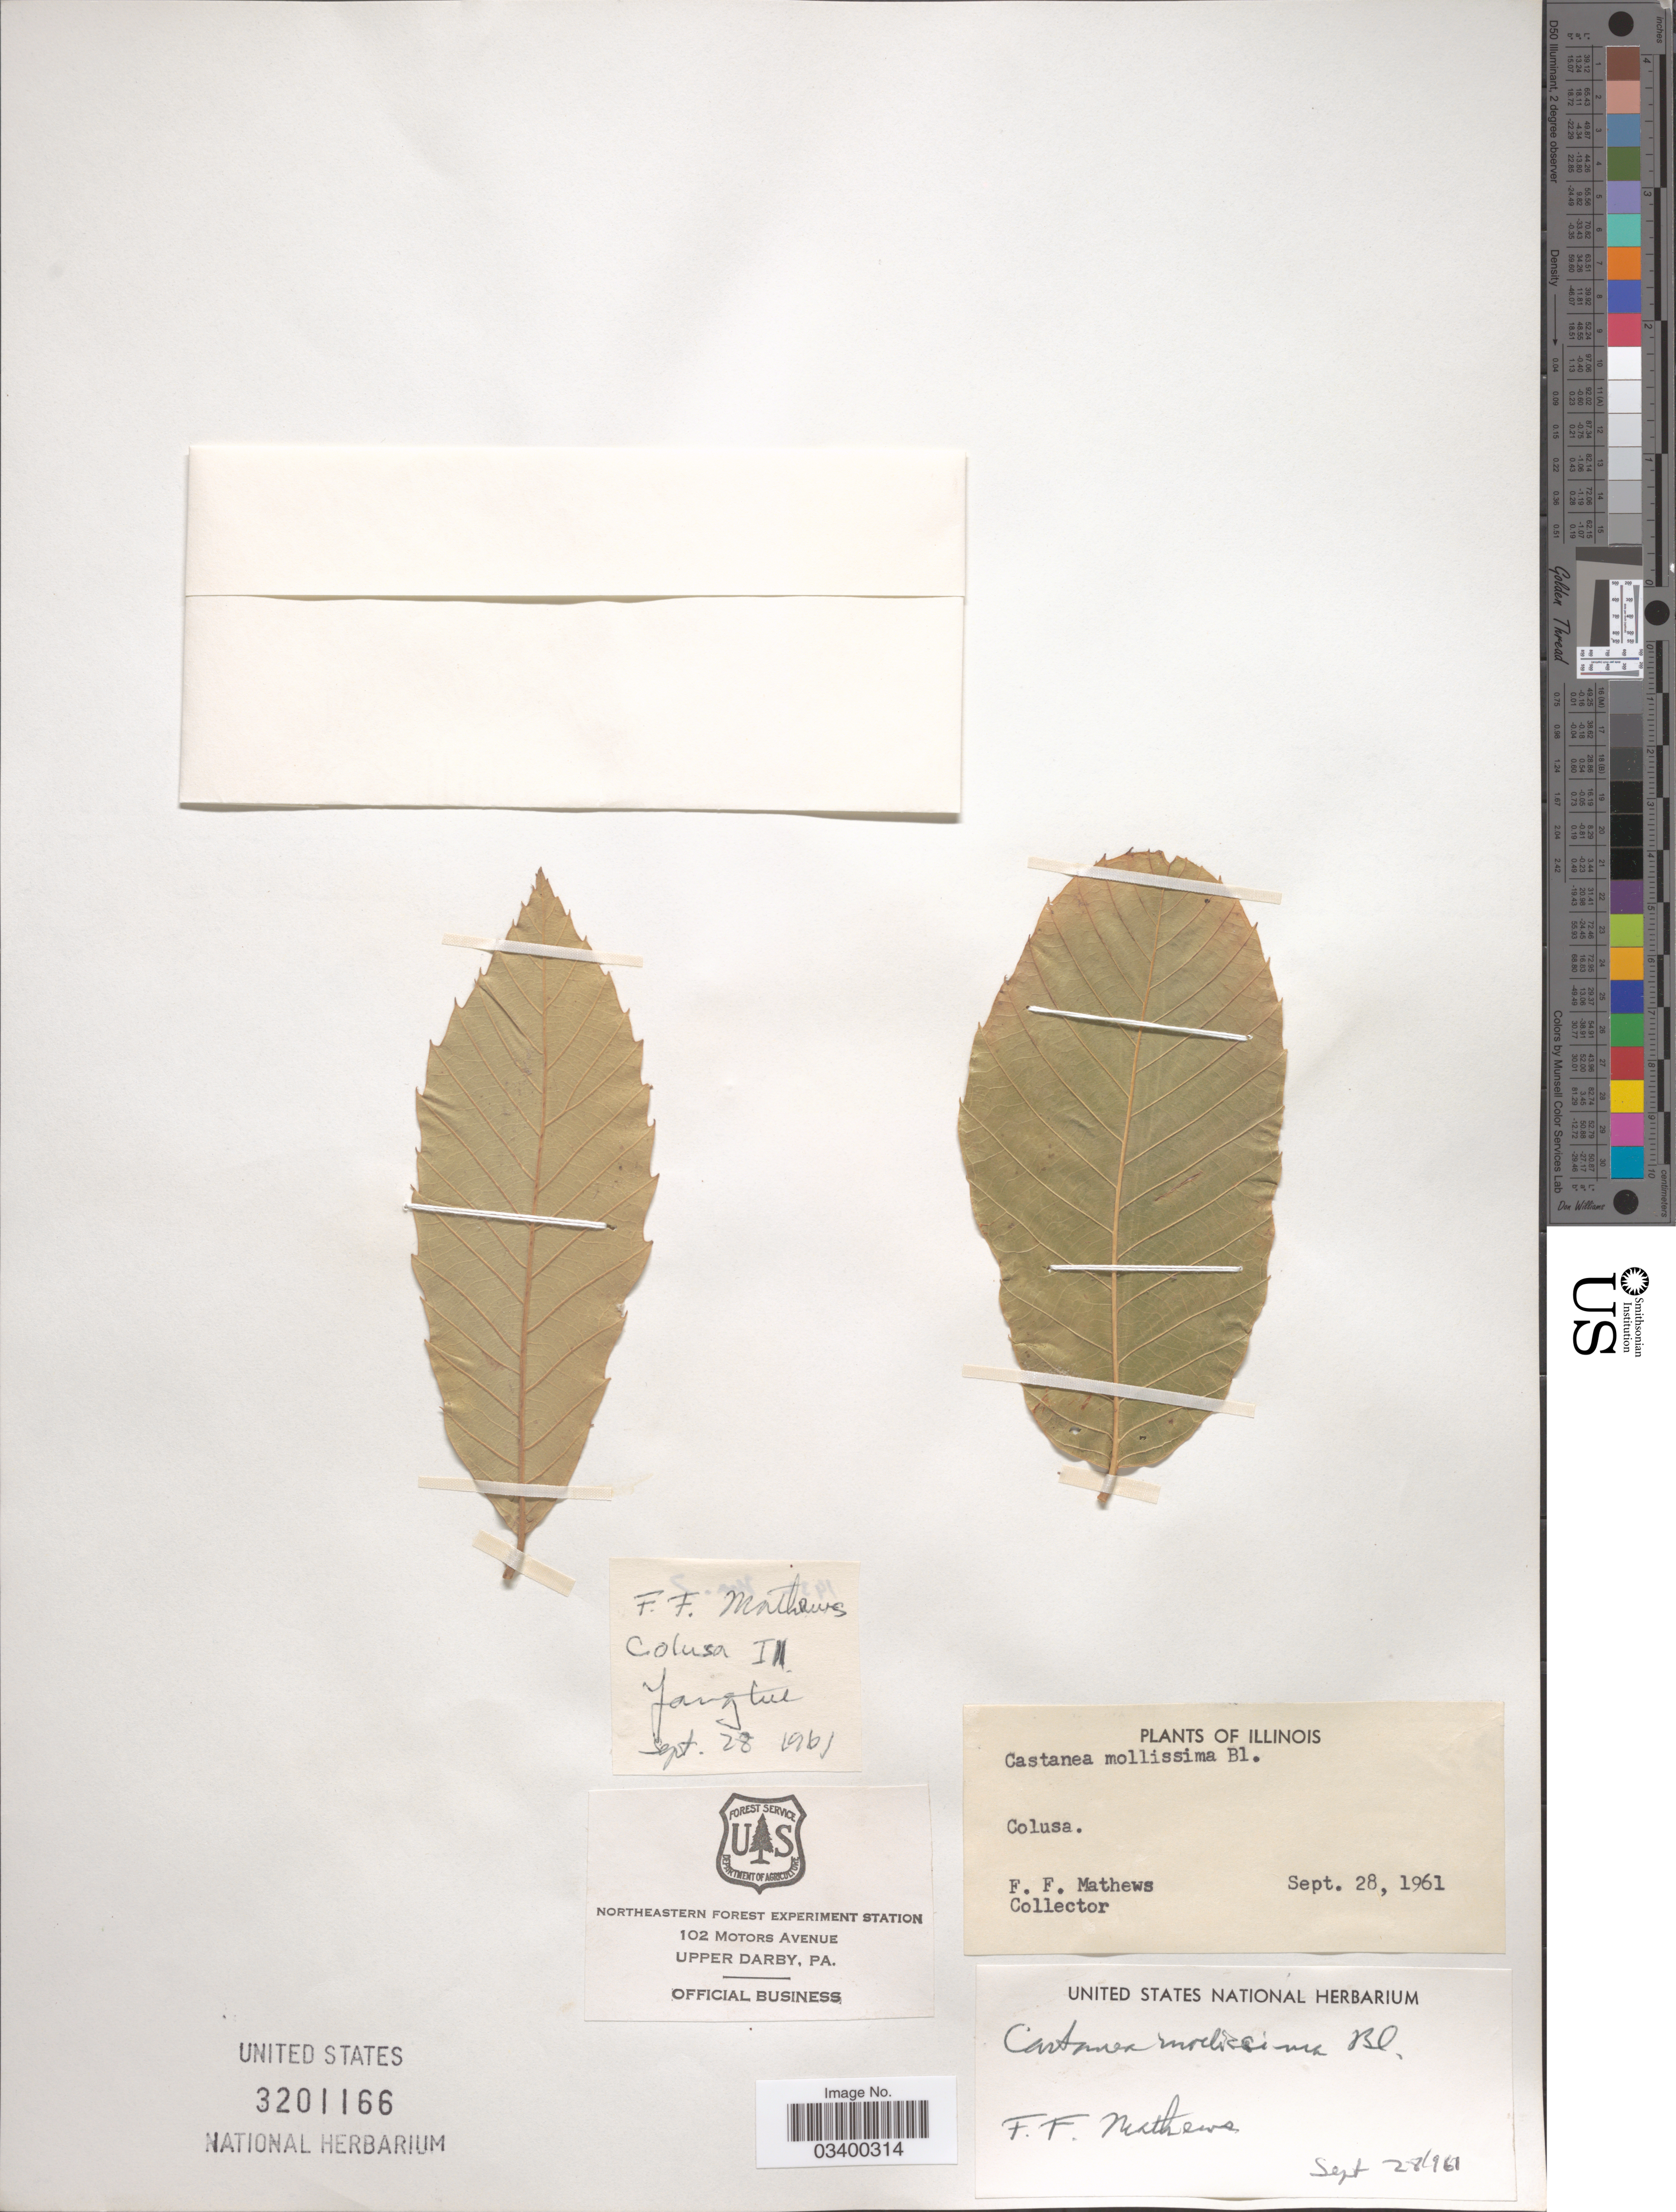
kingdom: Plantae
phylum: Tracheophyta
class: Magnoliopsida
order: Fagales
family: Fagaceae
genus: Castanea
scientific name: Castanea dentata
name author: (Marshall) Borkh.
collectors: F. Mathews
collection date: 1961-09-28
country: United States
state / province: Illinois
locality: Colusa.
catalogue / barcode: US 3201166